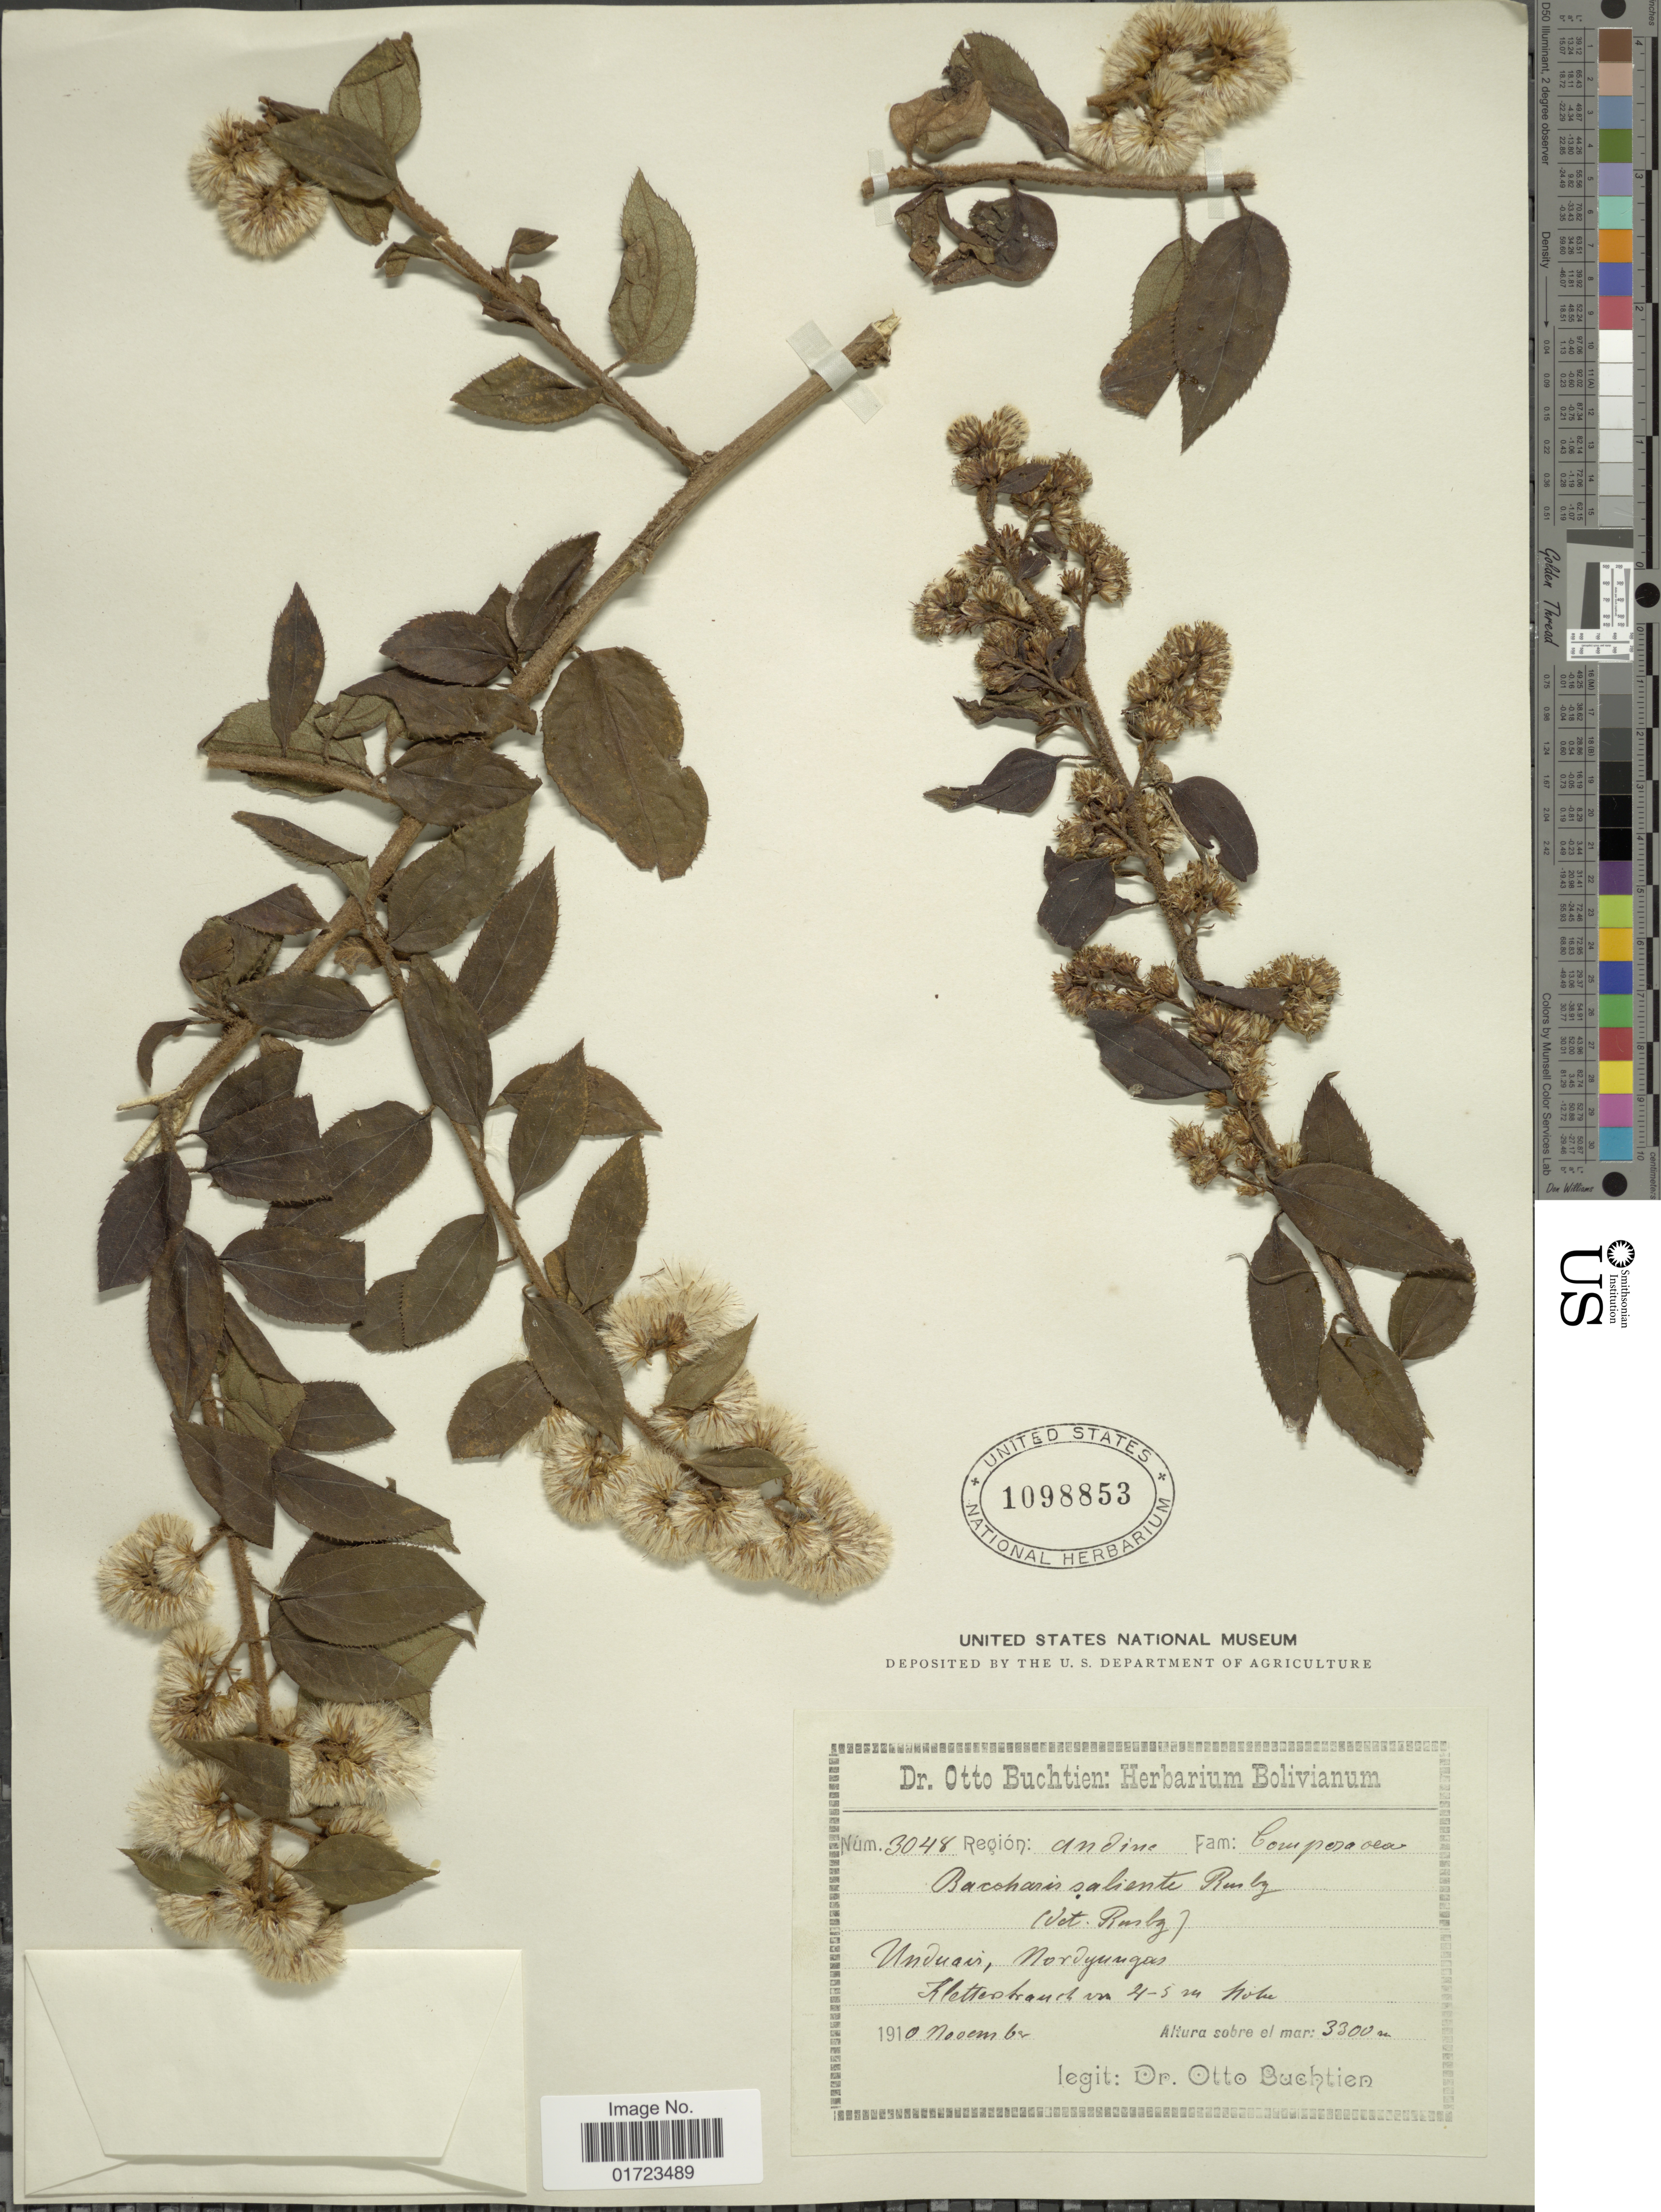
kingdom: Plantae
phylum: Tracheophyta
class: Magnoliopsida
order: Asterales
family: Asteraceae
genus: Baccharis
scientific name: Baccharis saliens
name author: Rusby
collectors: O. Buchtien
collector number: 3048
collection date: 1910-11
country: Bolivia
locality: Unduavi, Nordyungas. Hetterkrauch.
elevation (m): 3300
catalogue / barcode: US 1098853